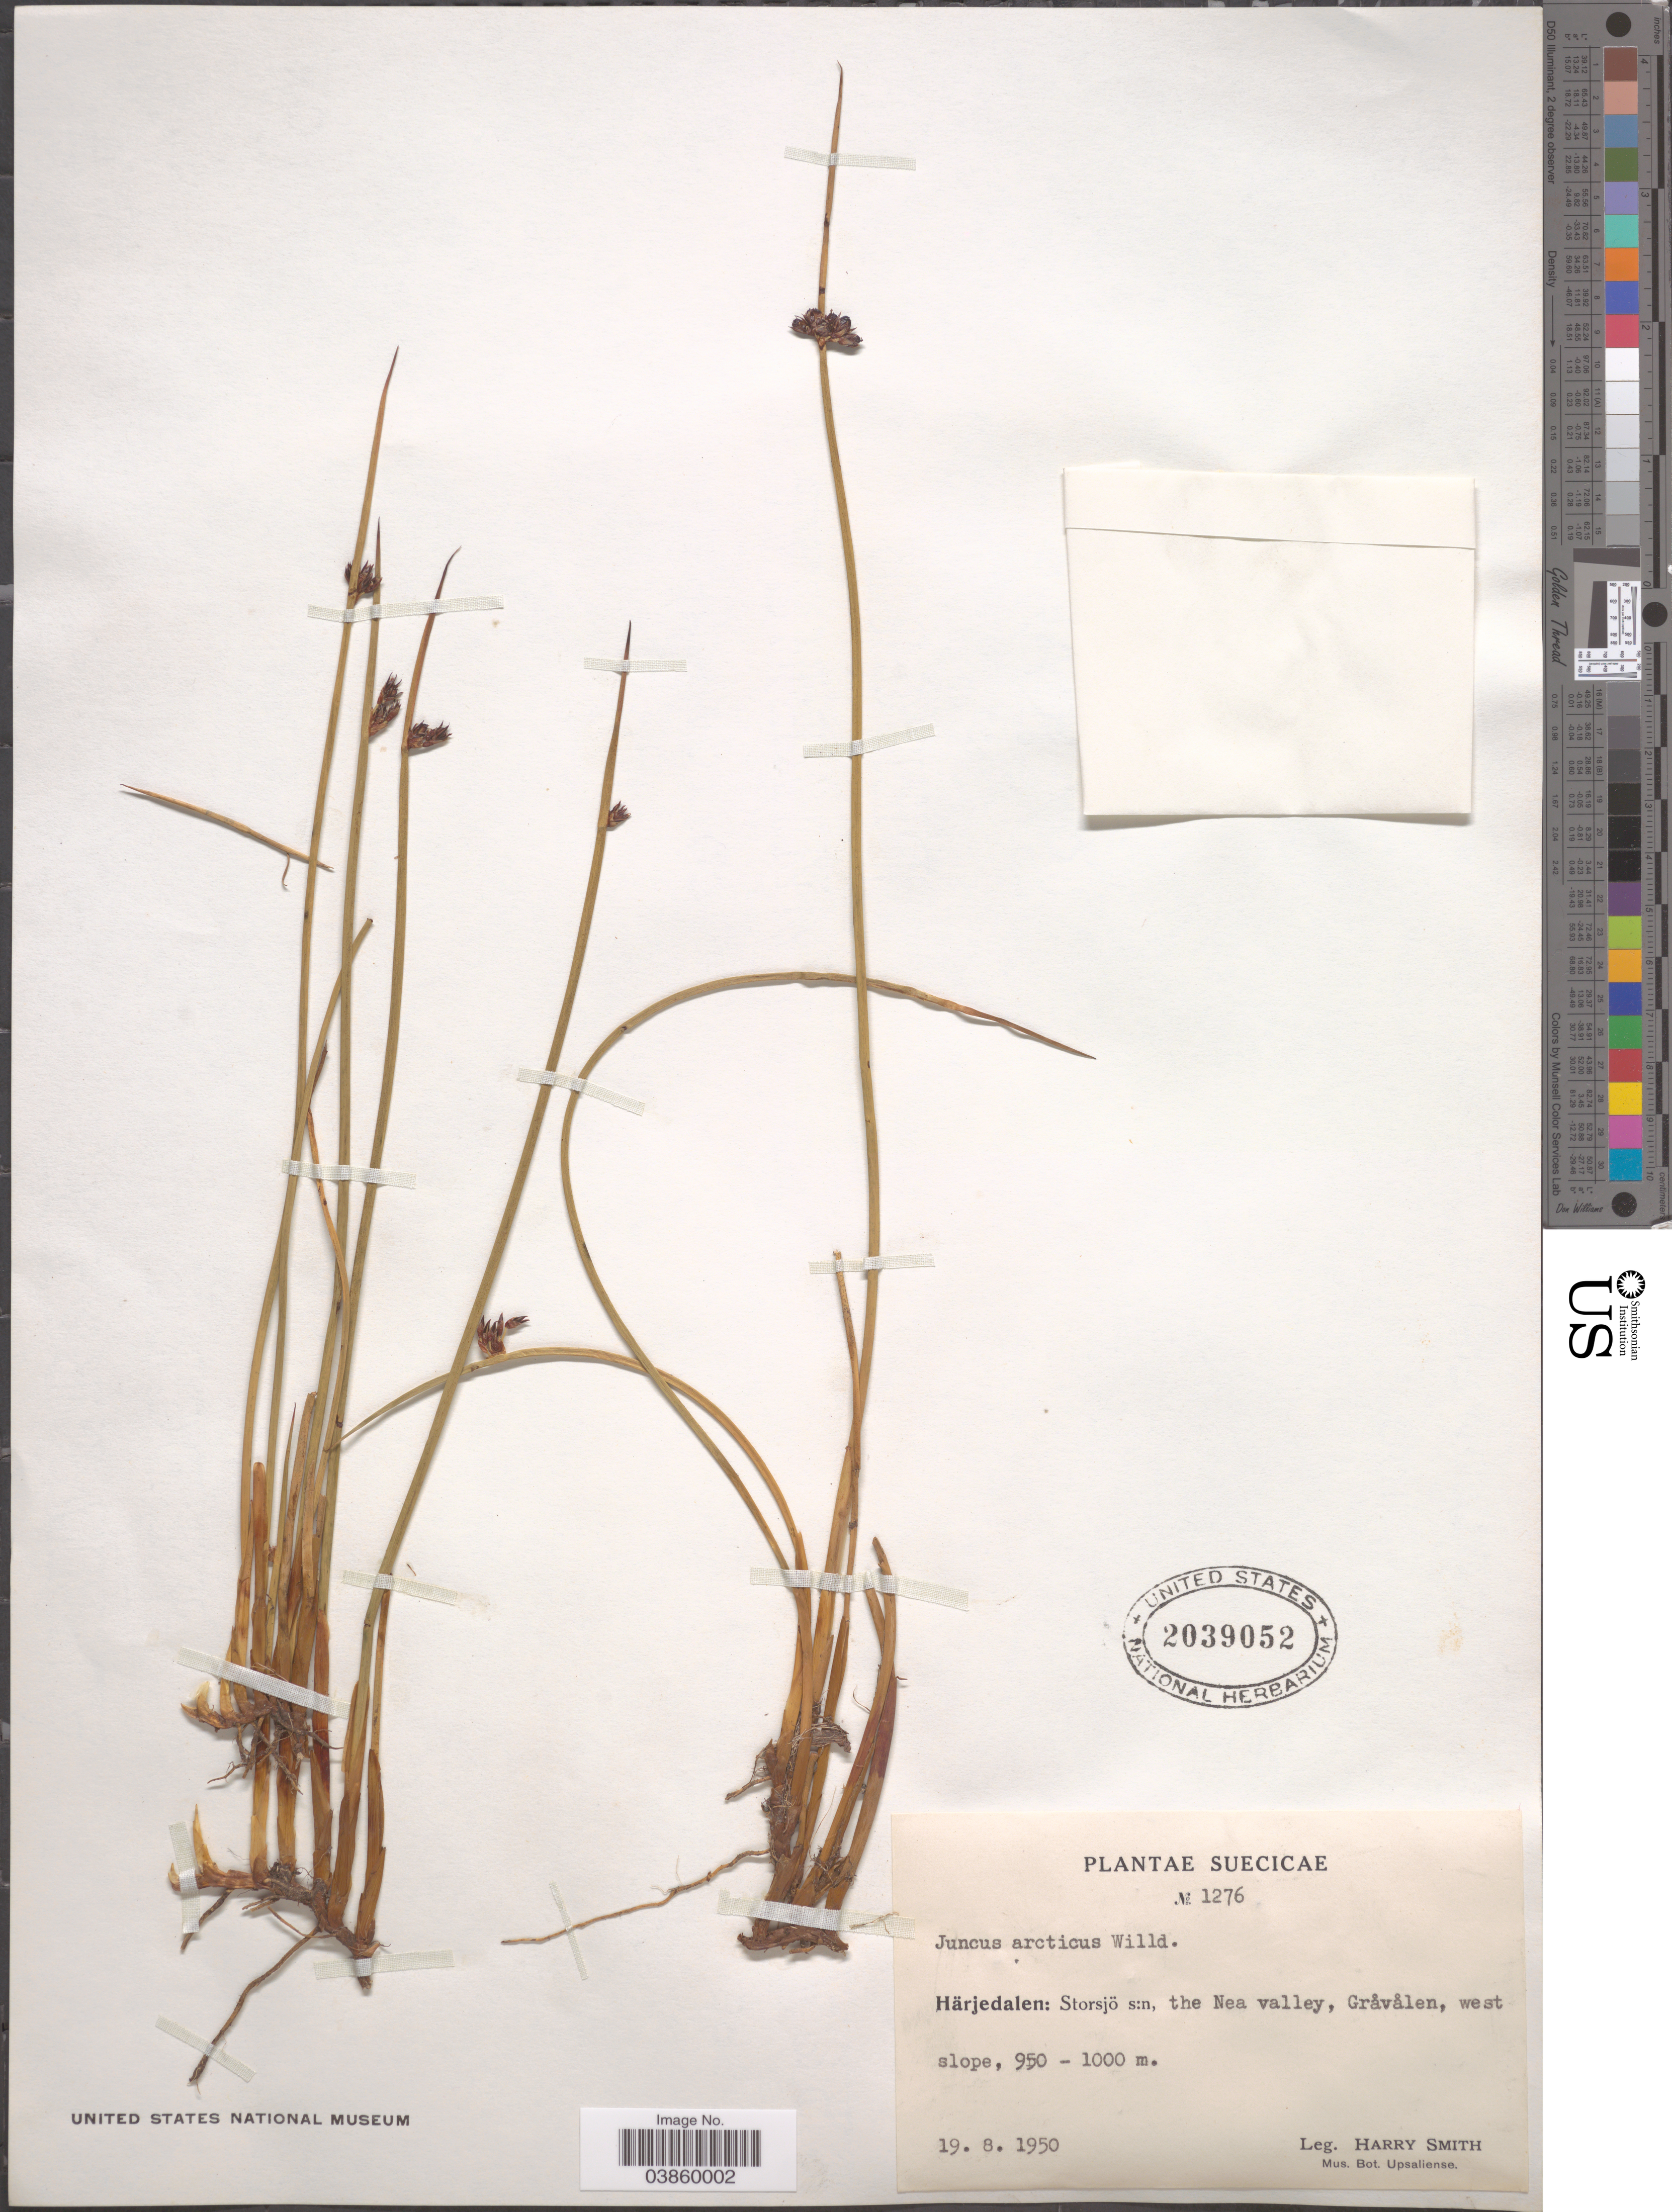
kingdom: Plantae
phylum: Tracheophyta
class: Liliopsida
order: Poales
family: Juncaceae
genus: Juncus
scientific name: Juncus arcticus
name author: Willd.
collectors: H. Smith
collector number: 1276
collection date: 1950-08-19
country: Sweden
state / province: Jamtland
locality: Suecicae. Härjedalen: Storsjö s:n, the Nea valley, Gråvålen, west.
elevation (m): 950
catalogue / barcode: US 2039052